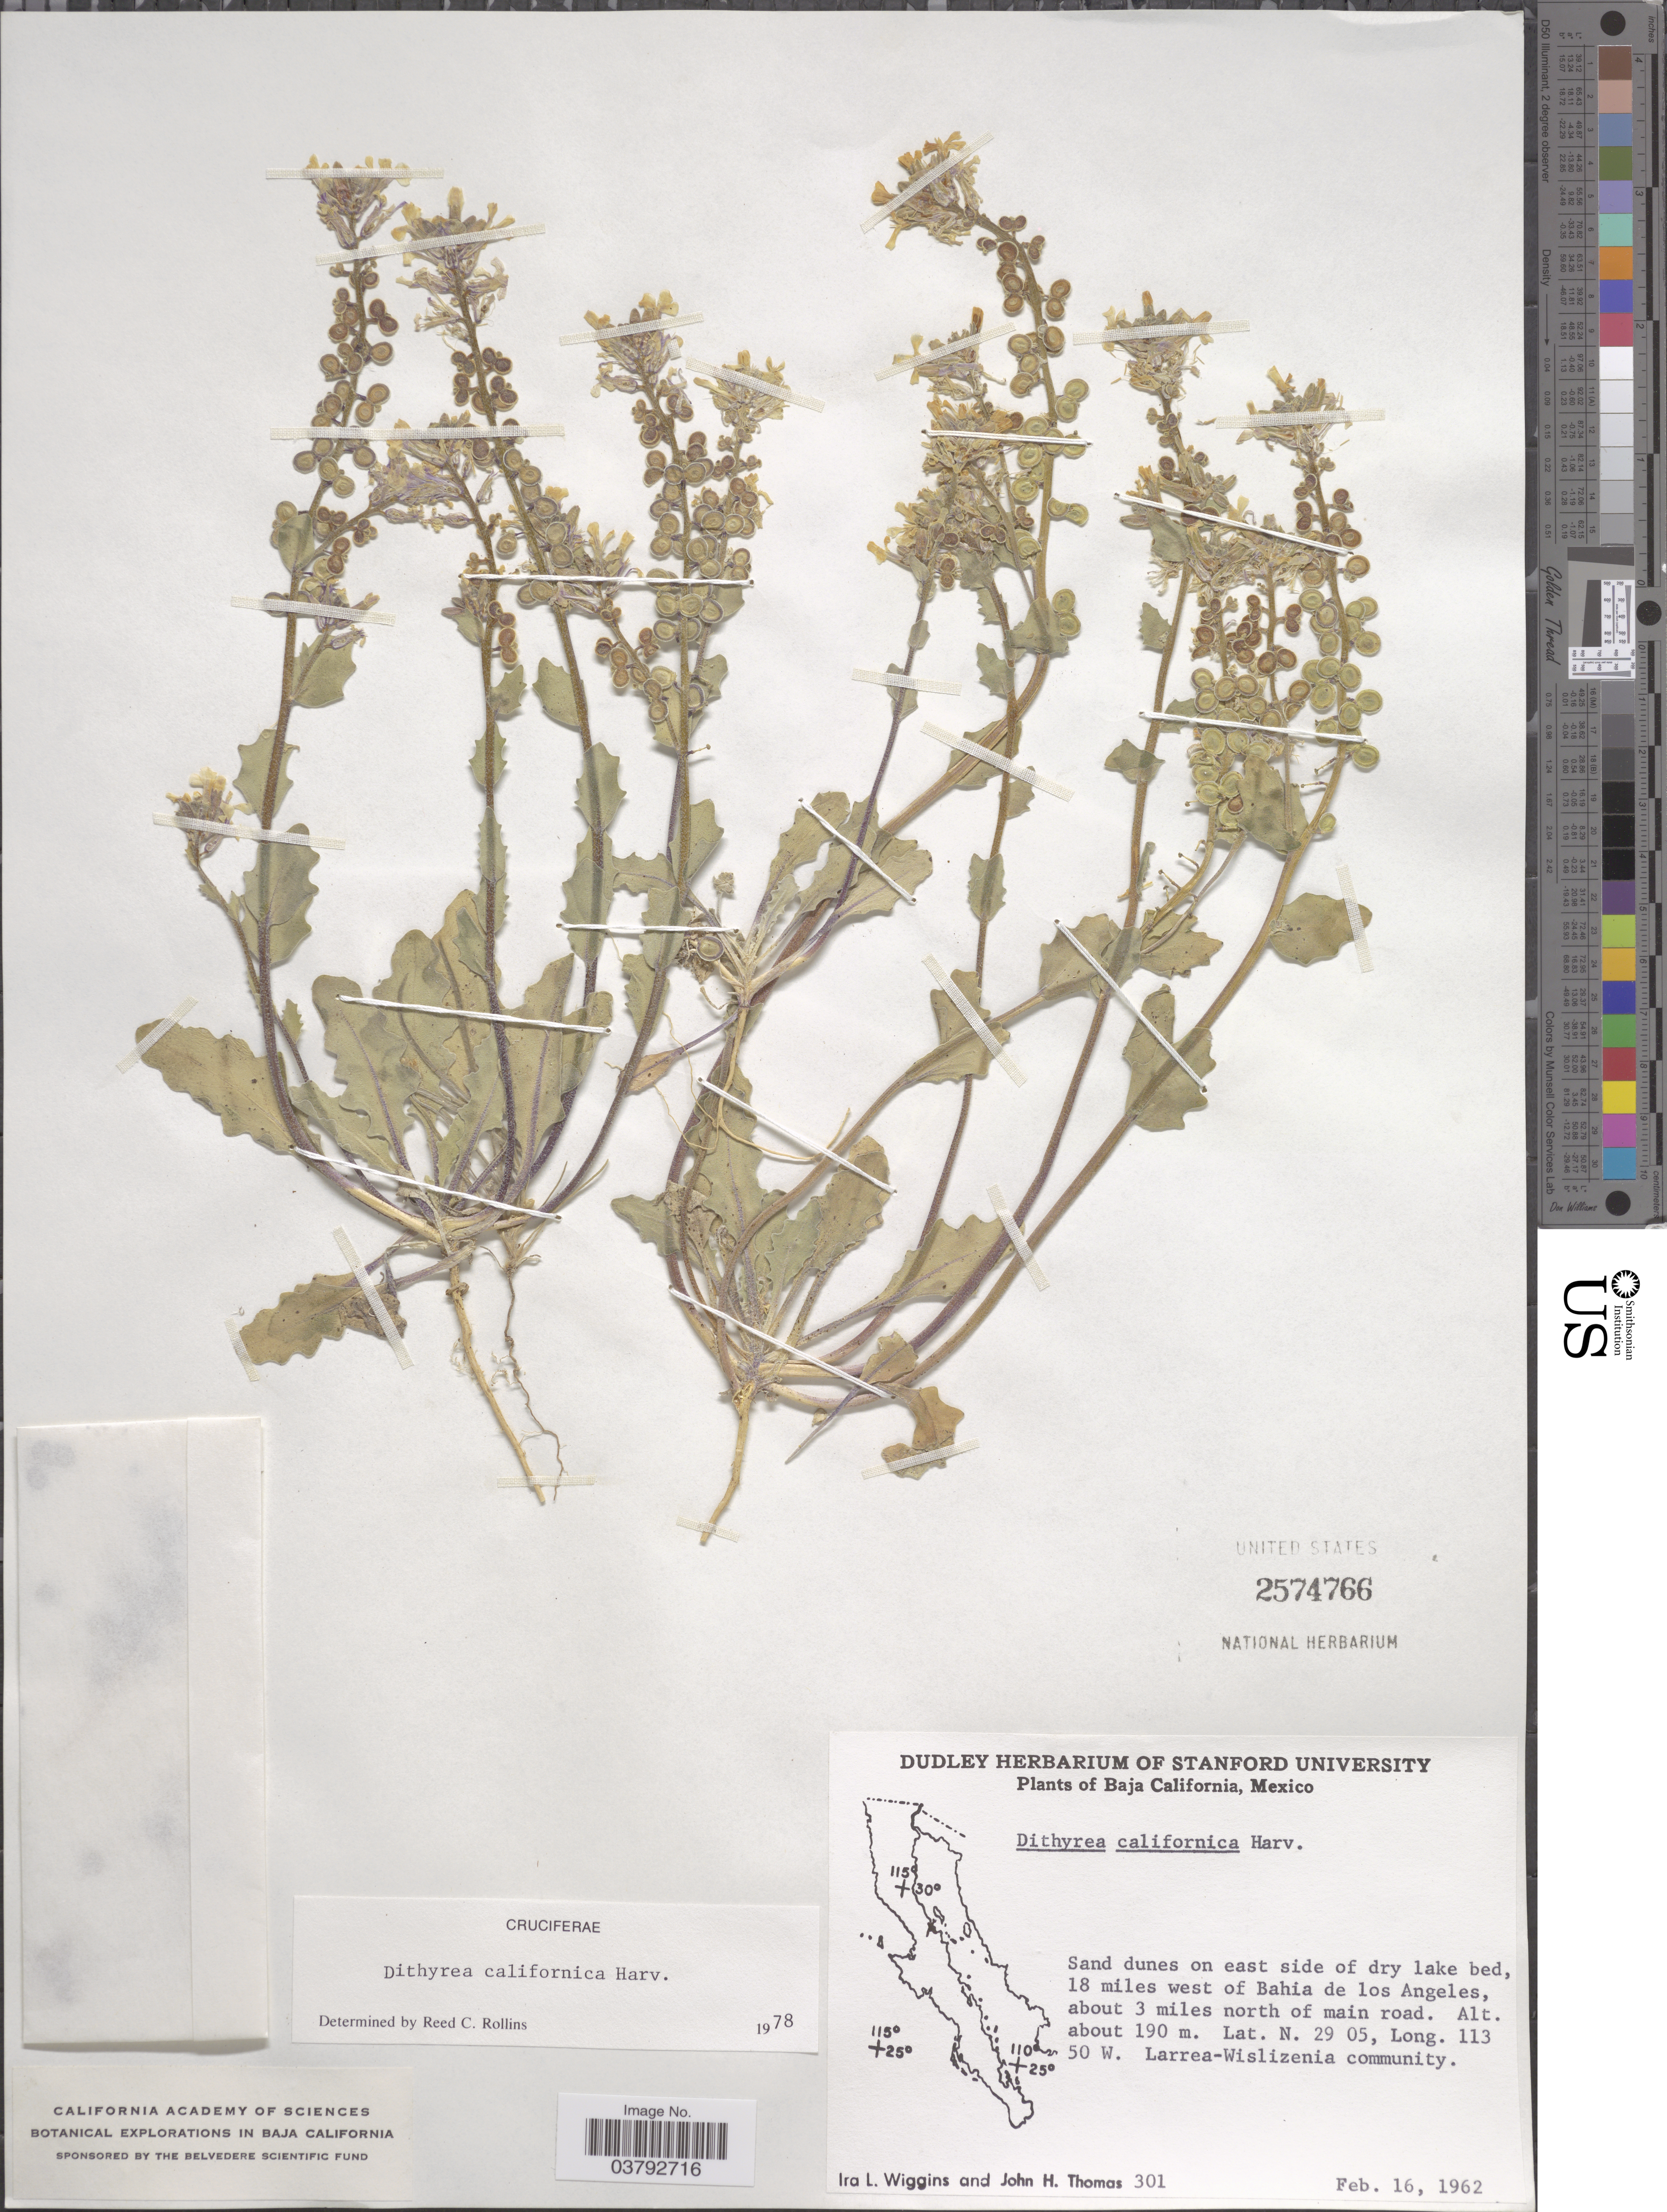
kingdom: Plantae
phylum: Tracheophyta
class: Magnoliopsida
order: Brassicales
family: Brassicaceae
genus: Dithyrea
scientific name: Dithyrea californica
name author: Harv.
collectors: I. L. Wiggins & J. H. Thomas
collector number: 301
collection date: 1962-02-16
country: Mexico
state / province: Baja California Norte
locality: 18 miles west of Bahia de los Angeles, about 3 miles north of main road.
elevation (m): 190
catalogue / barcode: US 2574766